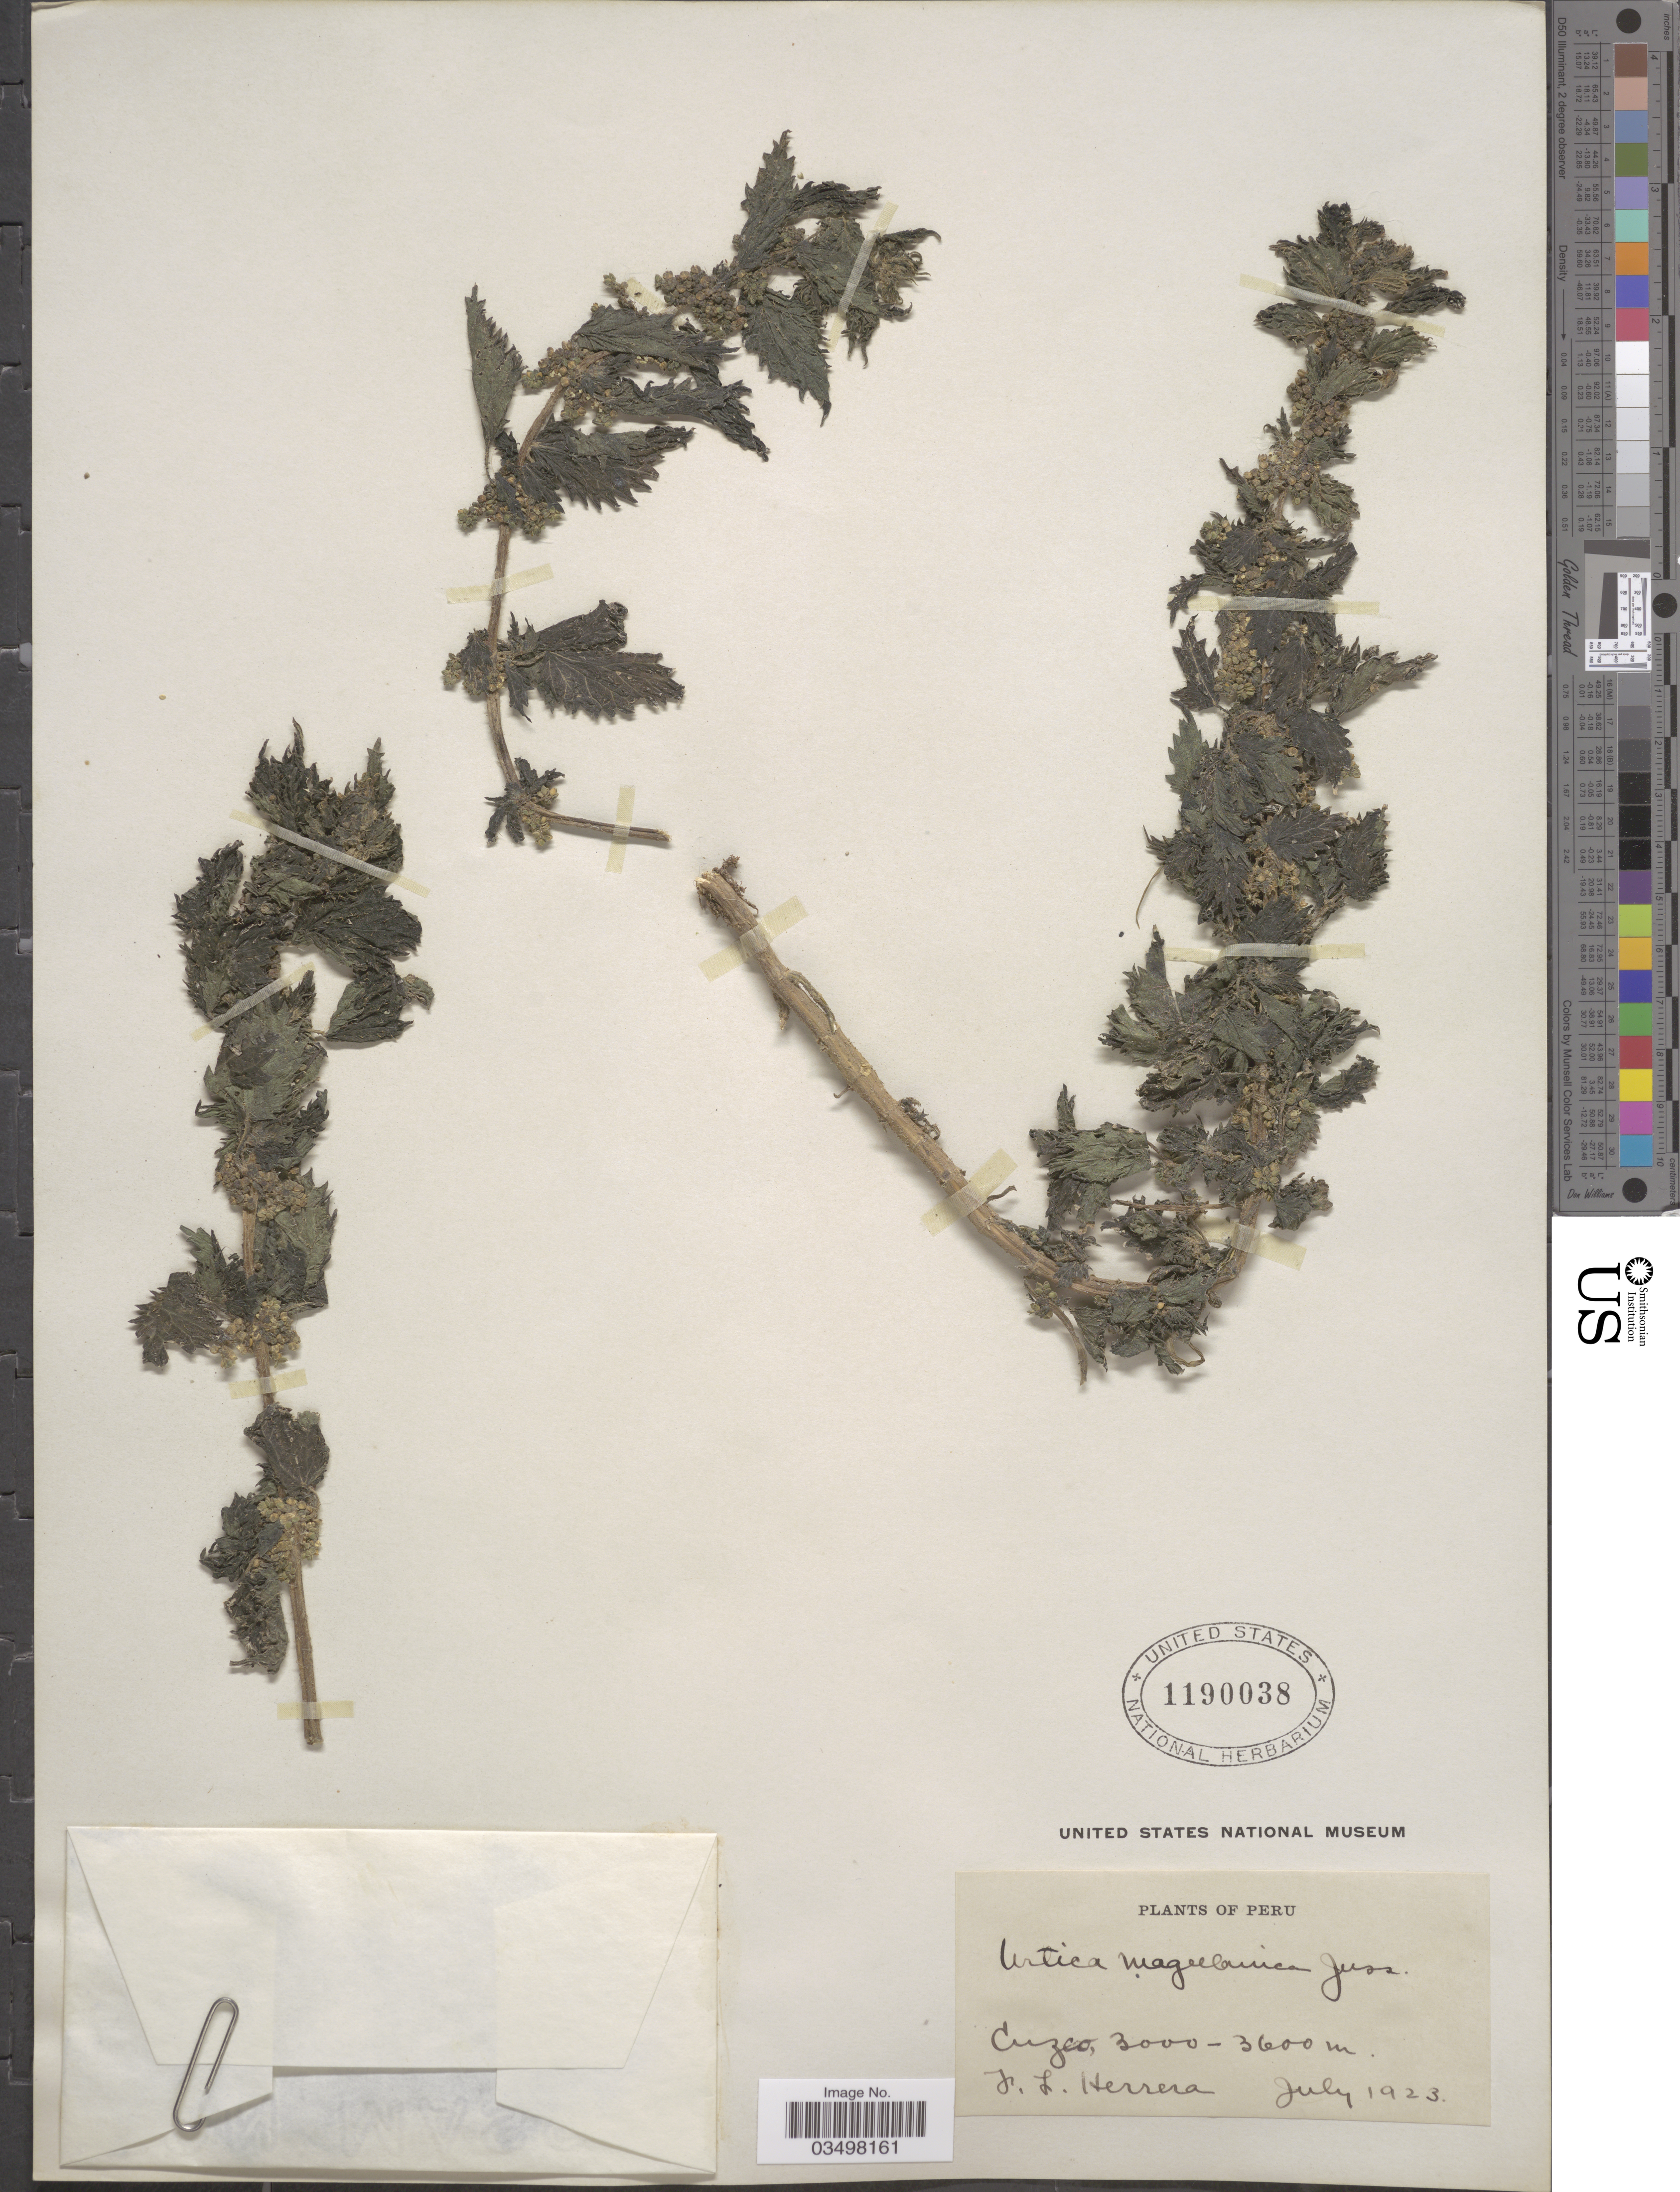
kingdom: Plantae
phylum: Tracheophyta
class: Magnoliopsida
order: Rosales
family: Urticaceae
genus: Urtica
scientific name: Urtica magellanica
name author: Juss. ex Poir.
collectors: F. L. Herrera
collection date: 1923-07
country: Peru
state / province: Cusco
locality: Cuzco.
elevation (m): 3000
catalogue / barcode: US 1190038